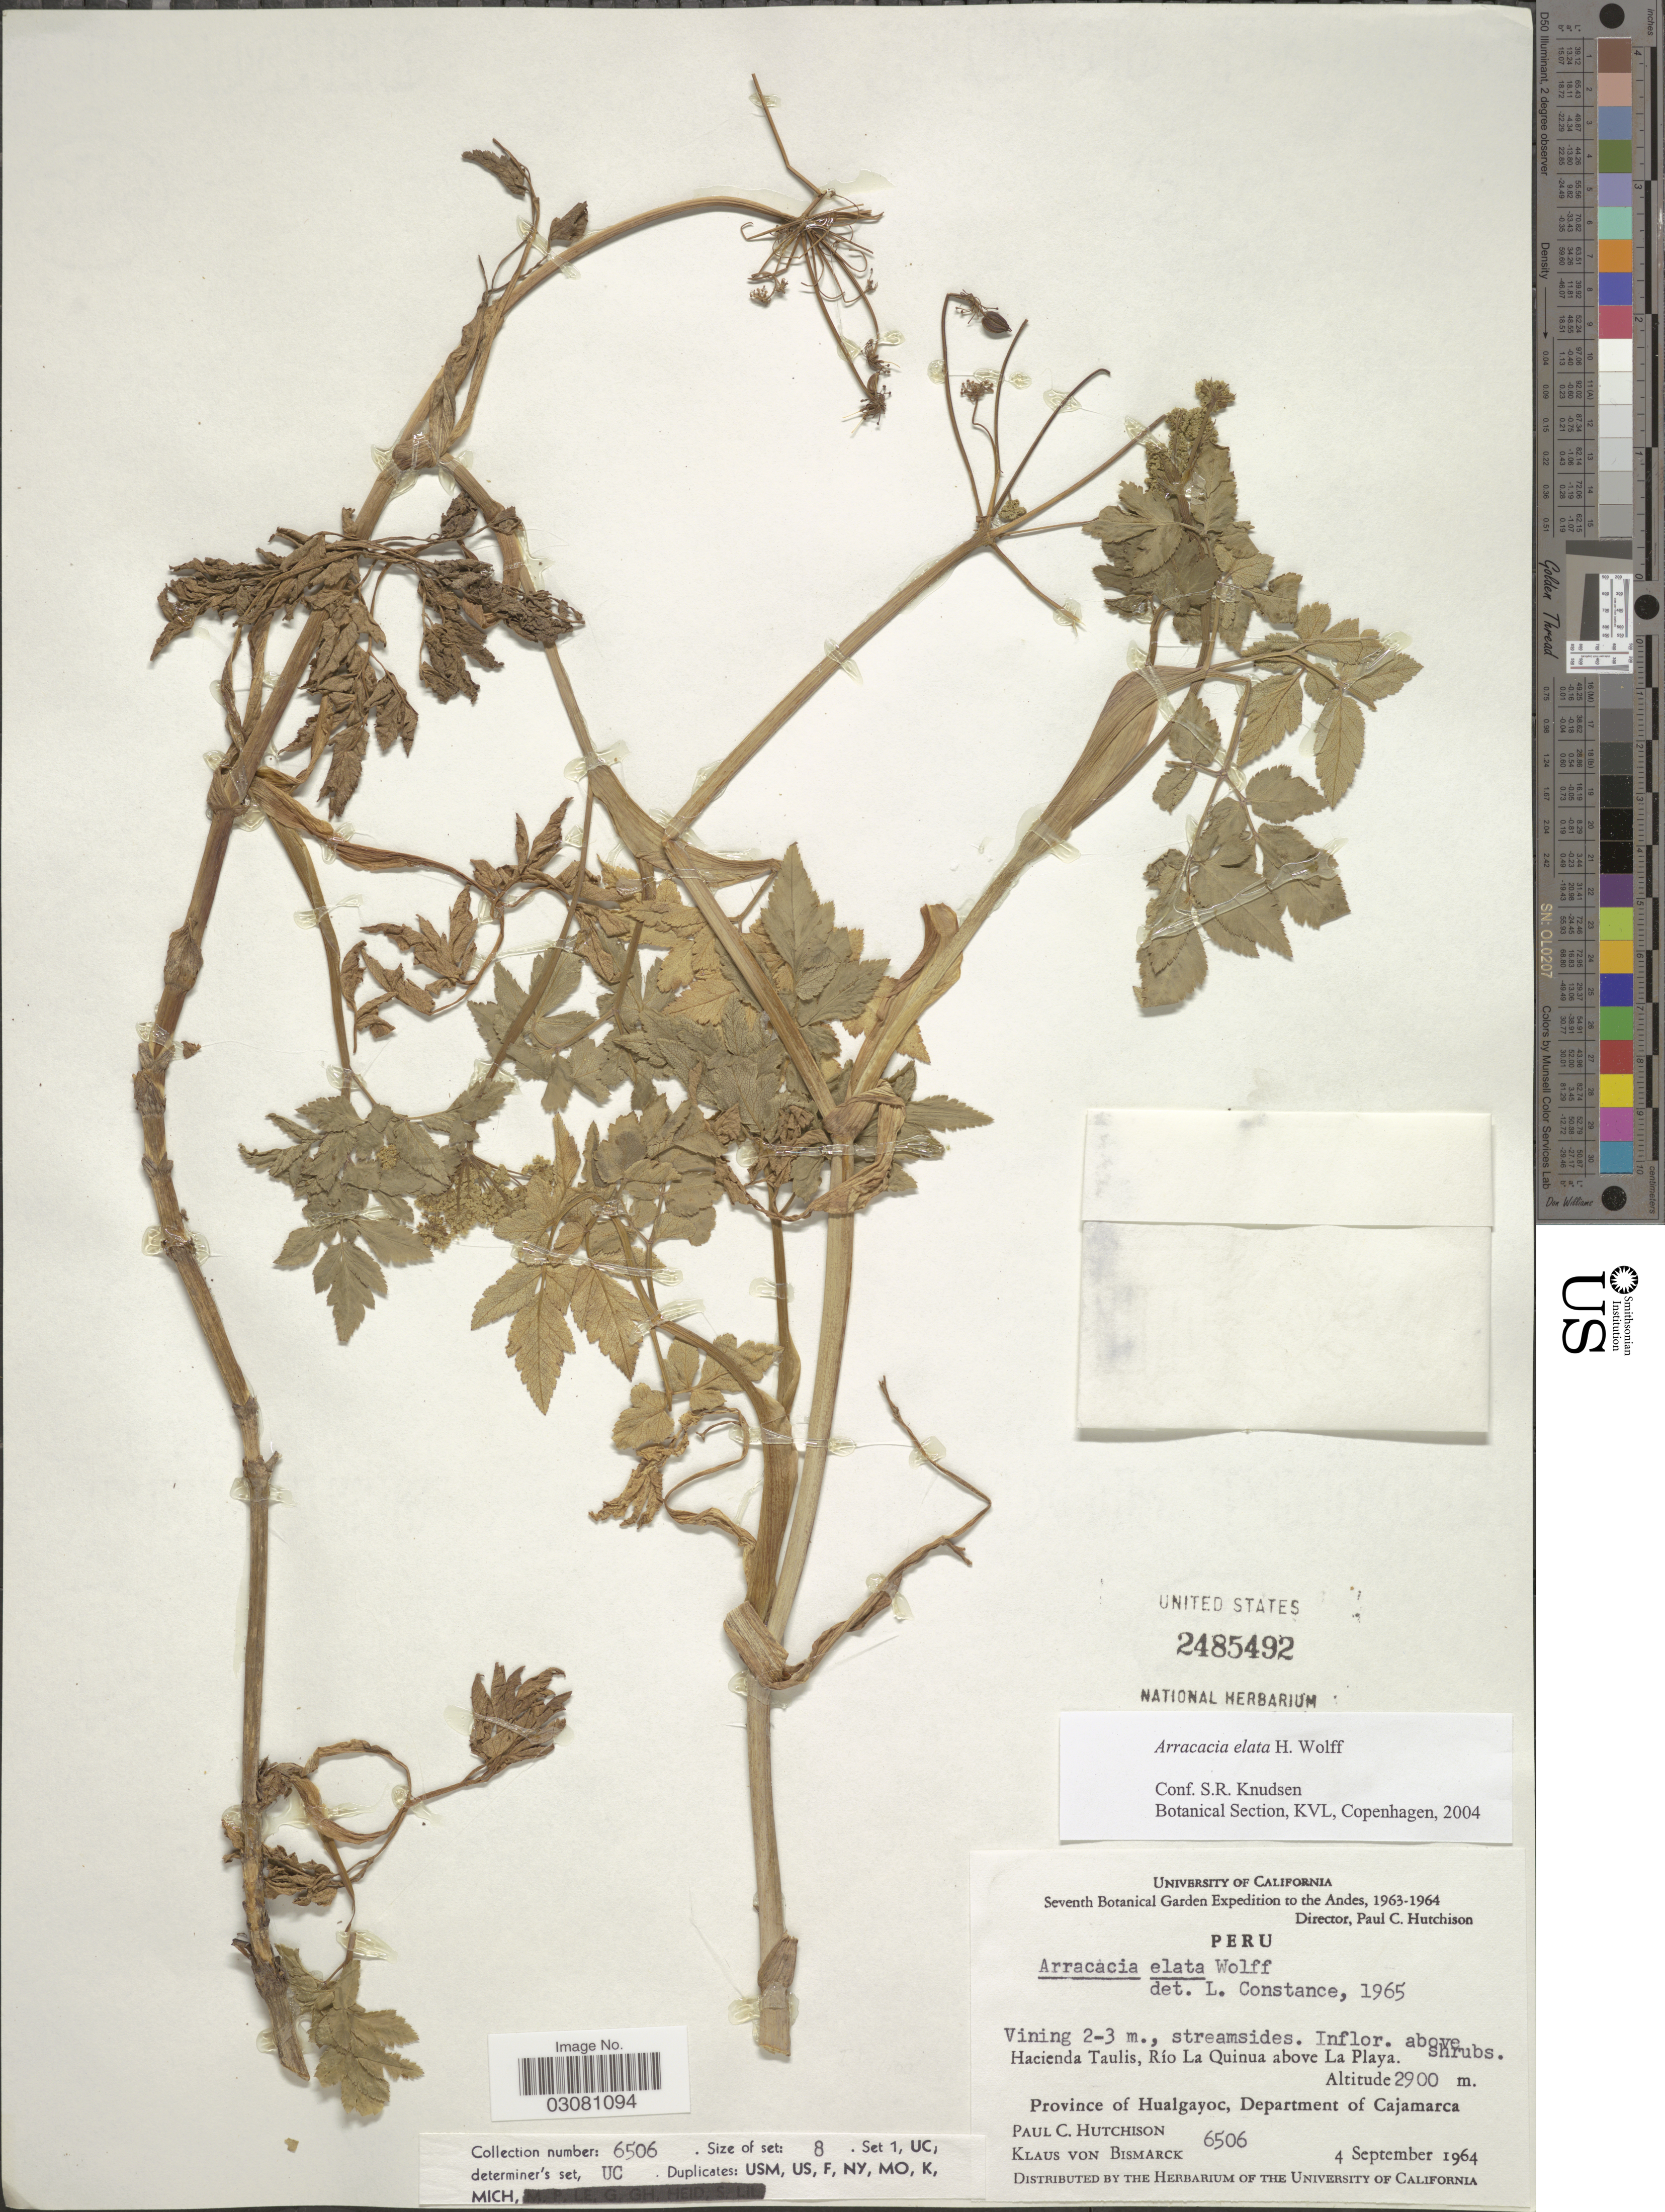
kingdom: Plantae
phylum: Tracheophyta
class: Magnoliopsida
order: Apiales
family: Apiaceae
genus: Arracacia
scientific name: Arracacia elata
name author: H. Wolff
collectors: P. C. Hutchison & K. von Bismarck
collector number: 6506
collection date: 1964-09-04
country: Peru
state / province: Cajamarca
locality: Andes. Hacienda Taulis, Río La Quinua above La Playa. Province of Hualgayoc, Department of Cajamarca.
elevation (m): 2900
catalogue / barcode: US 2485492